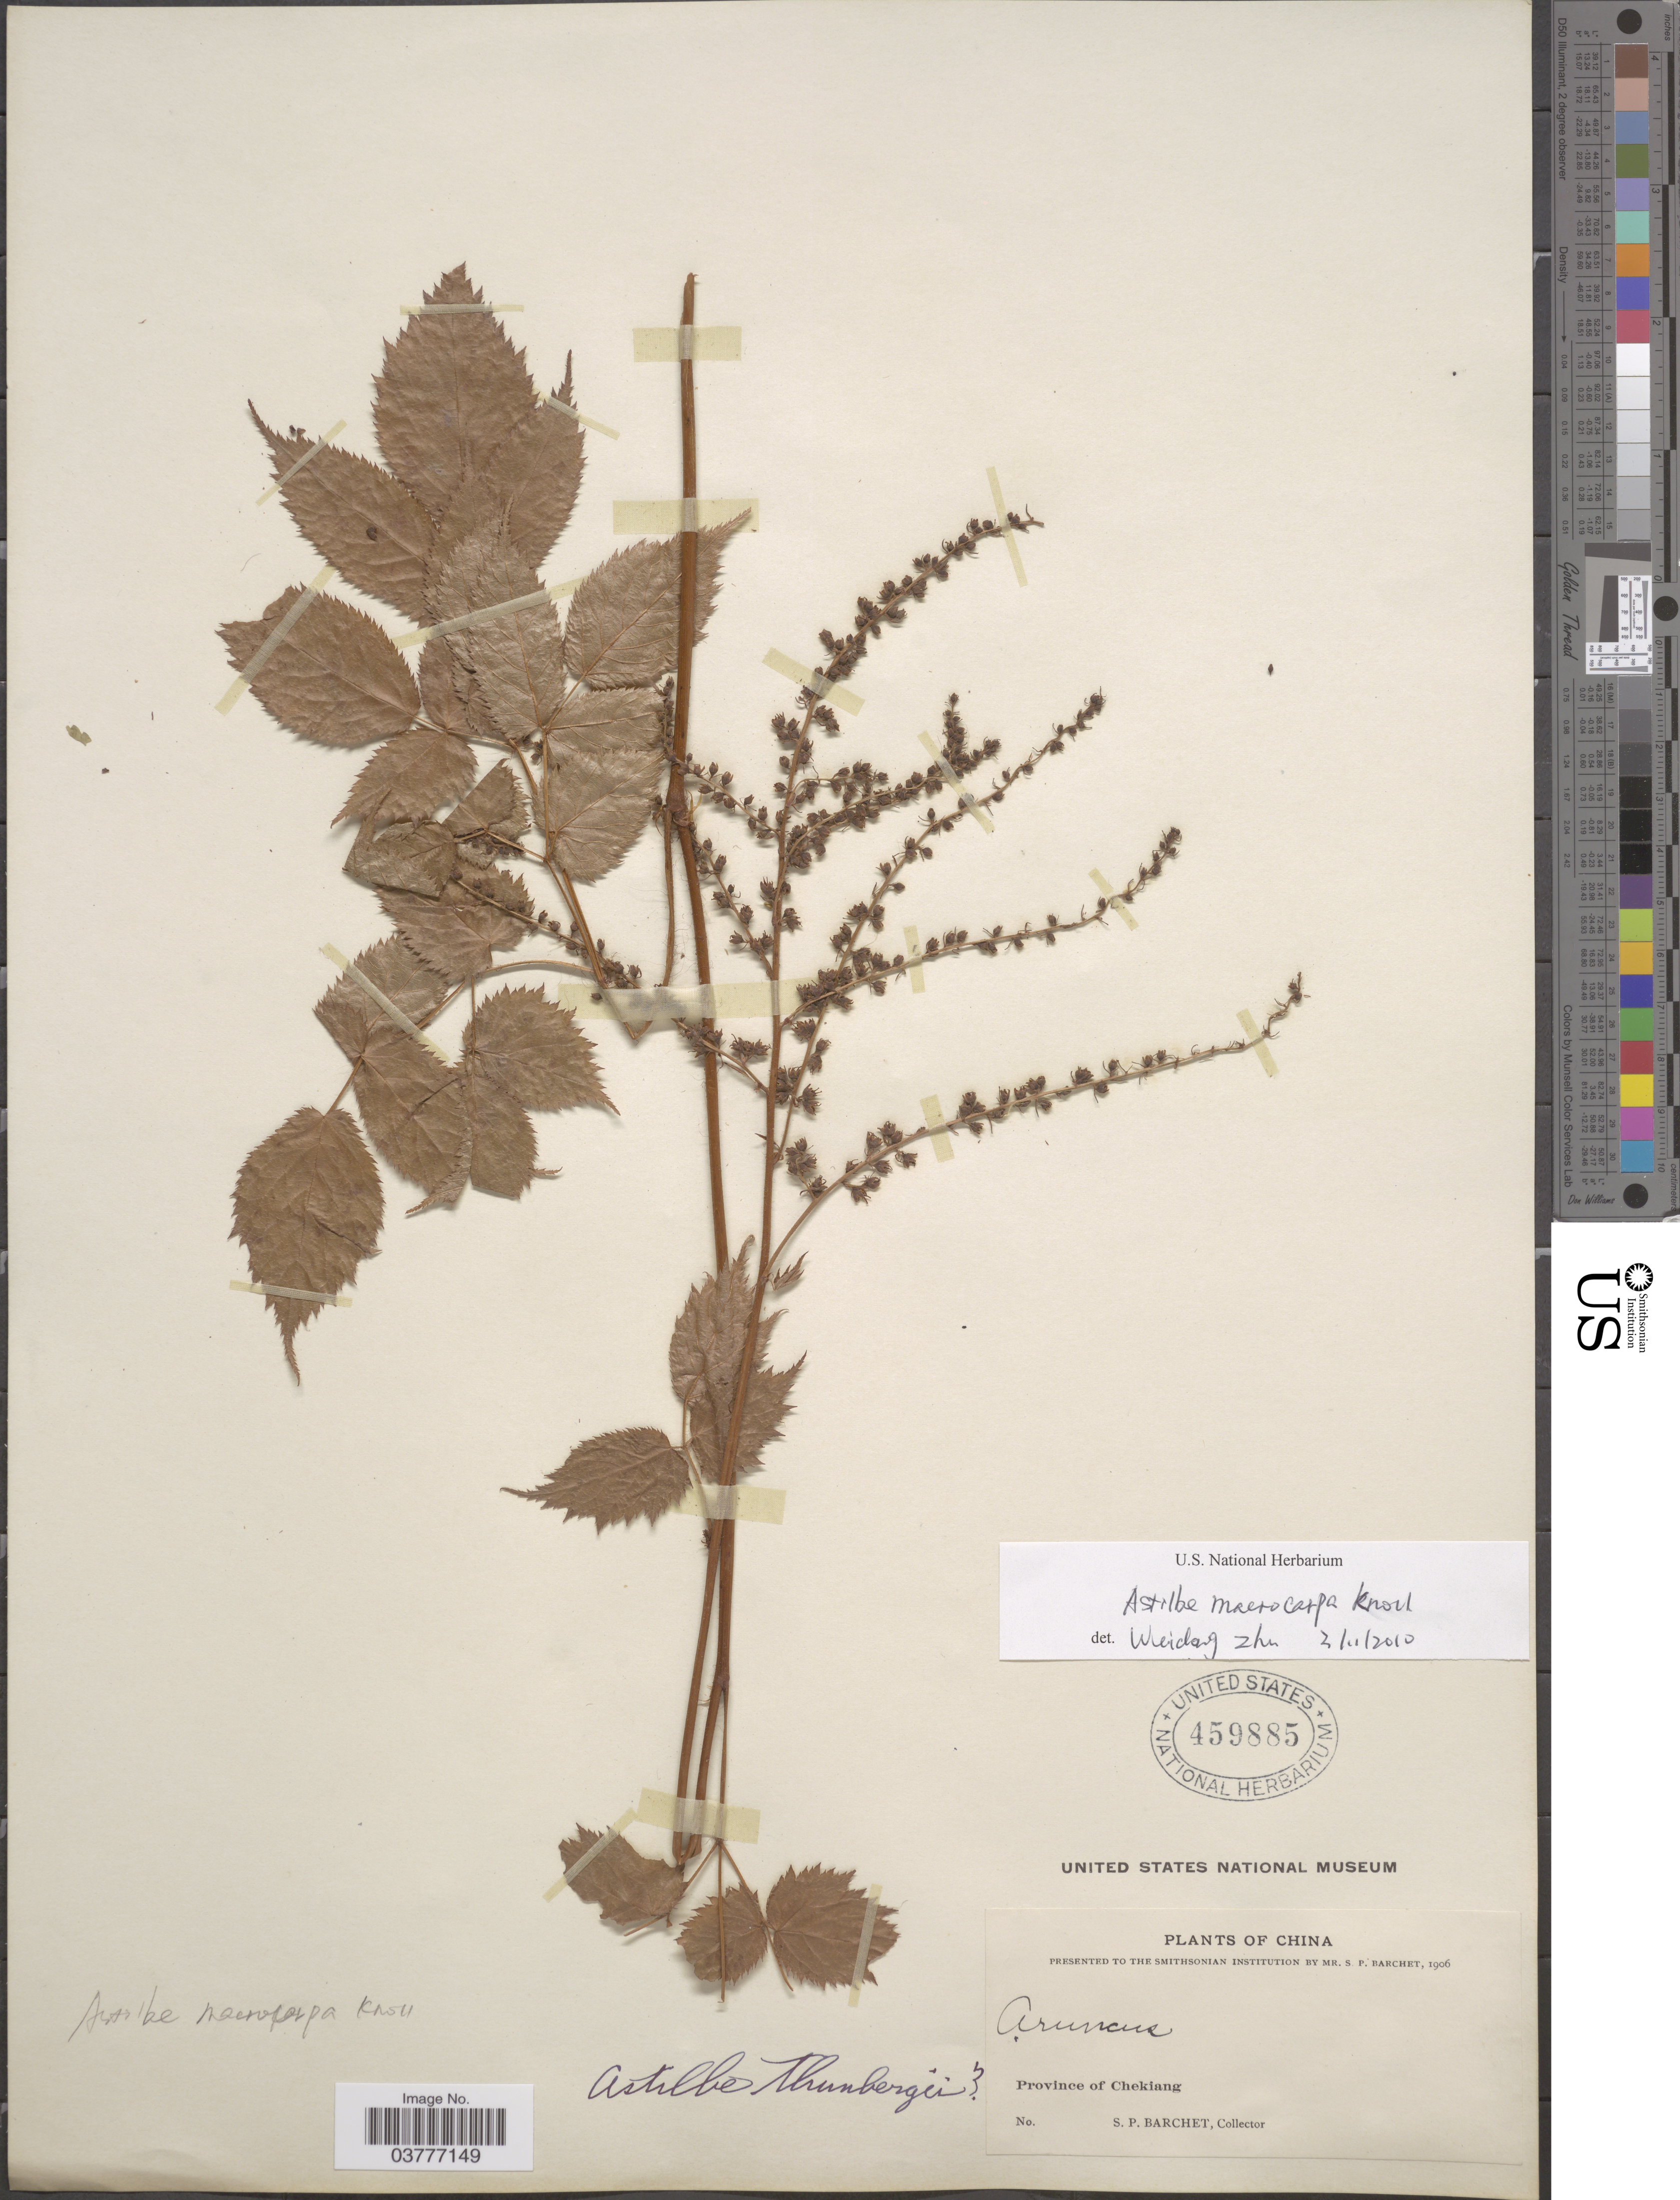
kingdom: Plantae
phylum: Tracheophyta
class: Magnoliopsida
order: Saxifragales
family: Saxifragaceae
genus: Astilbe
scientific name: Astilbe macrocarpa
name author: Knoll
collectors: S. P. Barchet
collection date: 1906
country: China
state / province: Zhejiang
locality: Province of Chekiang.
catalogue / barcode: US 459885